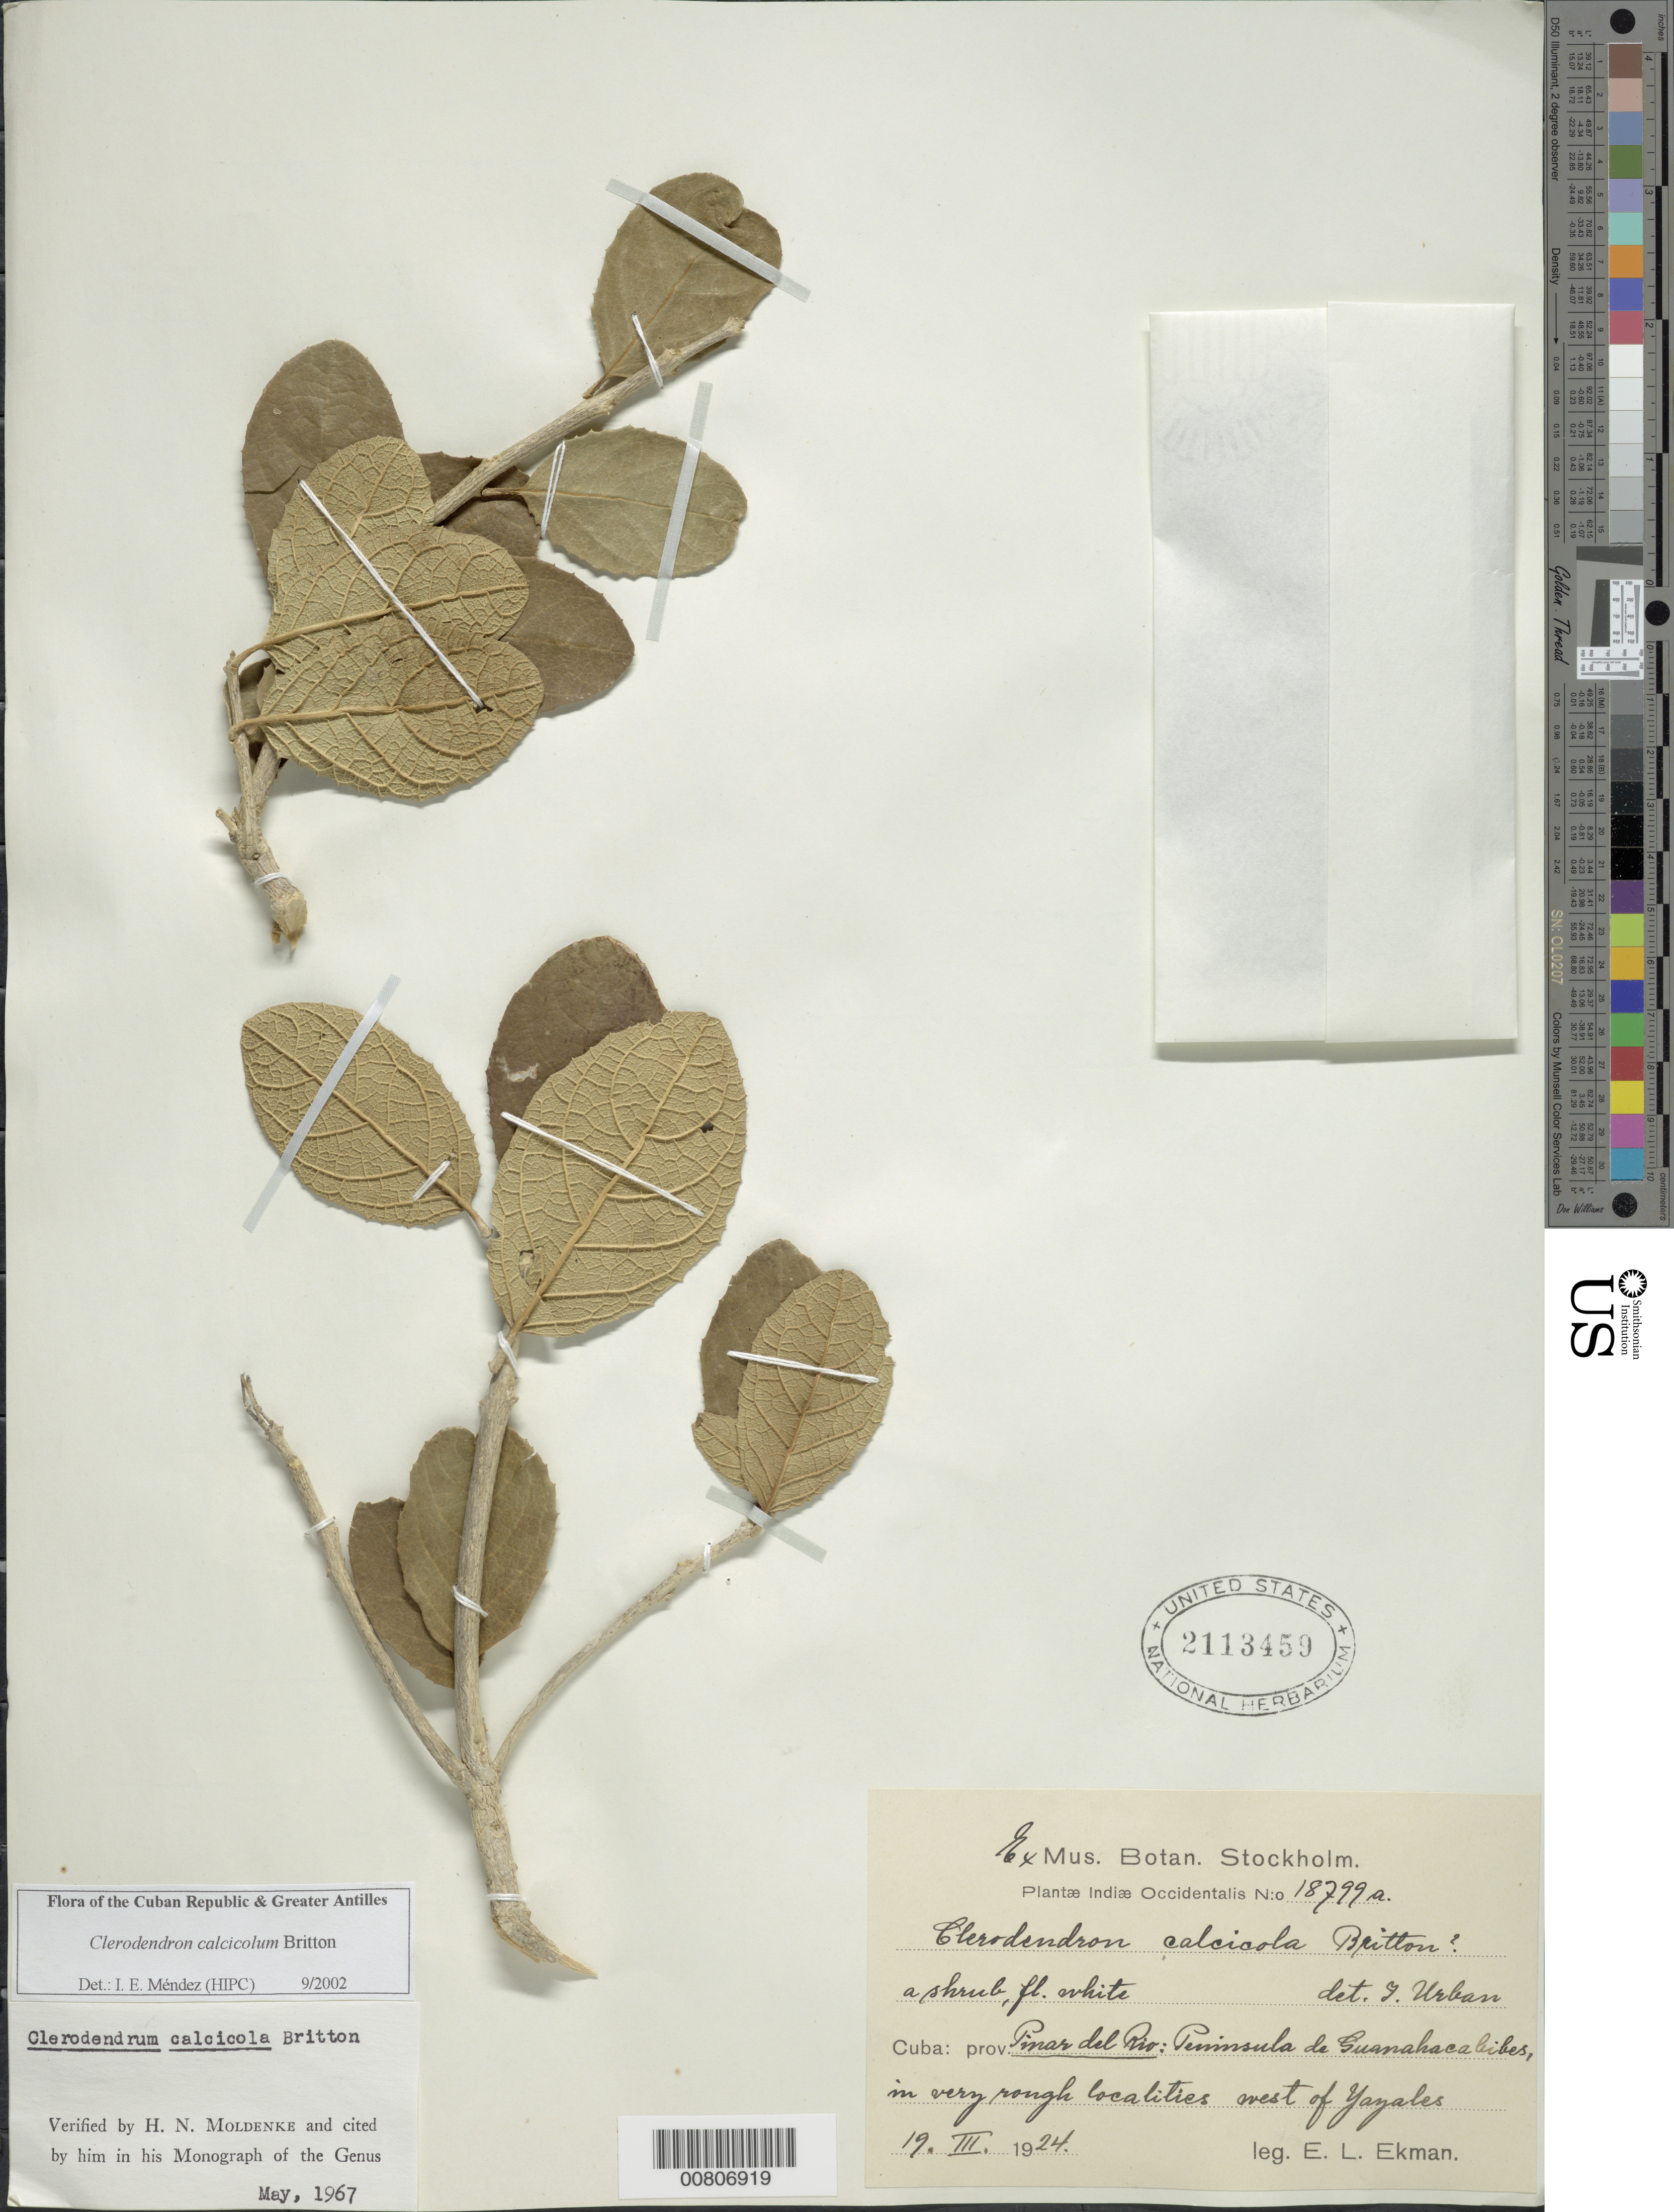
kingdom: Plantae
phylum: Tracheophyta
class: Magnoliopsida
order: Lamiales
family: Lamiaceae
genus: Clerodendrum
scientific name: Clerodendrum calcicolum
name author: Britton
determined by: Méndez, Isidro E., (HIPC)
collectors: E. L. Ekman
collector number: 18799a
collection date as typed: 19 Mar 1924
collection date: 1924-03-19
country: Cuba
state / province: Pinar del Rio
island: Cuba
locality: Peninsula de Guanahacabibes, W of Yazales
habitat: In very rough localities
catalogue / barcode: US 2113459